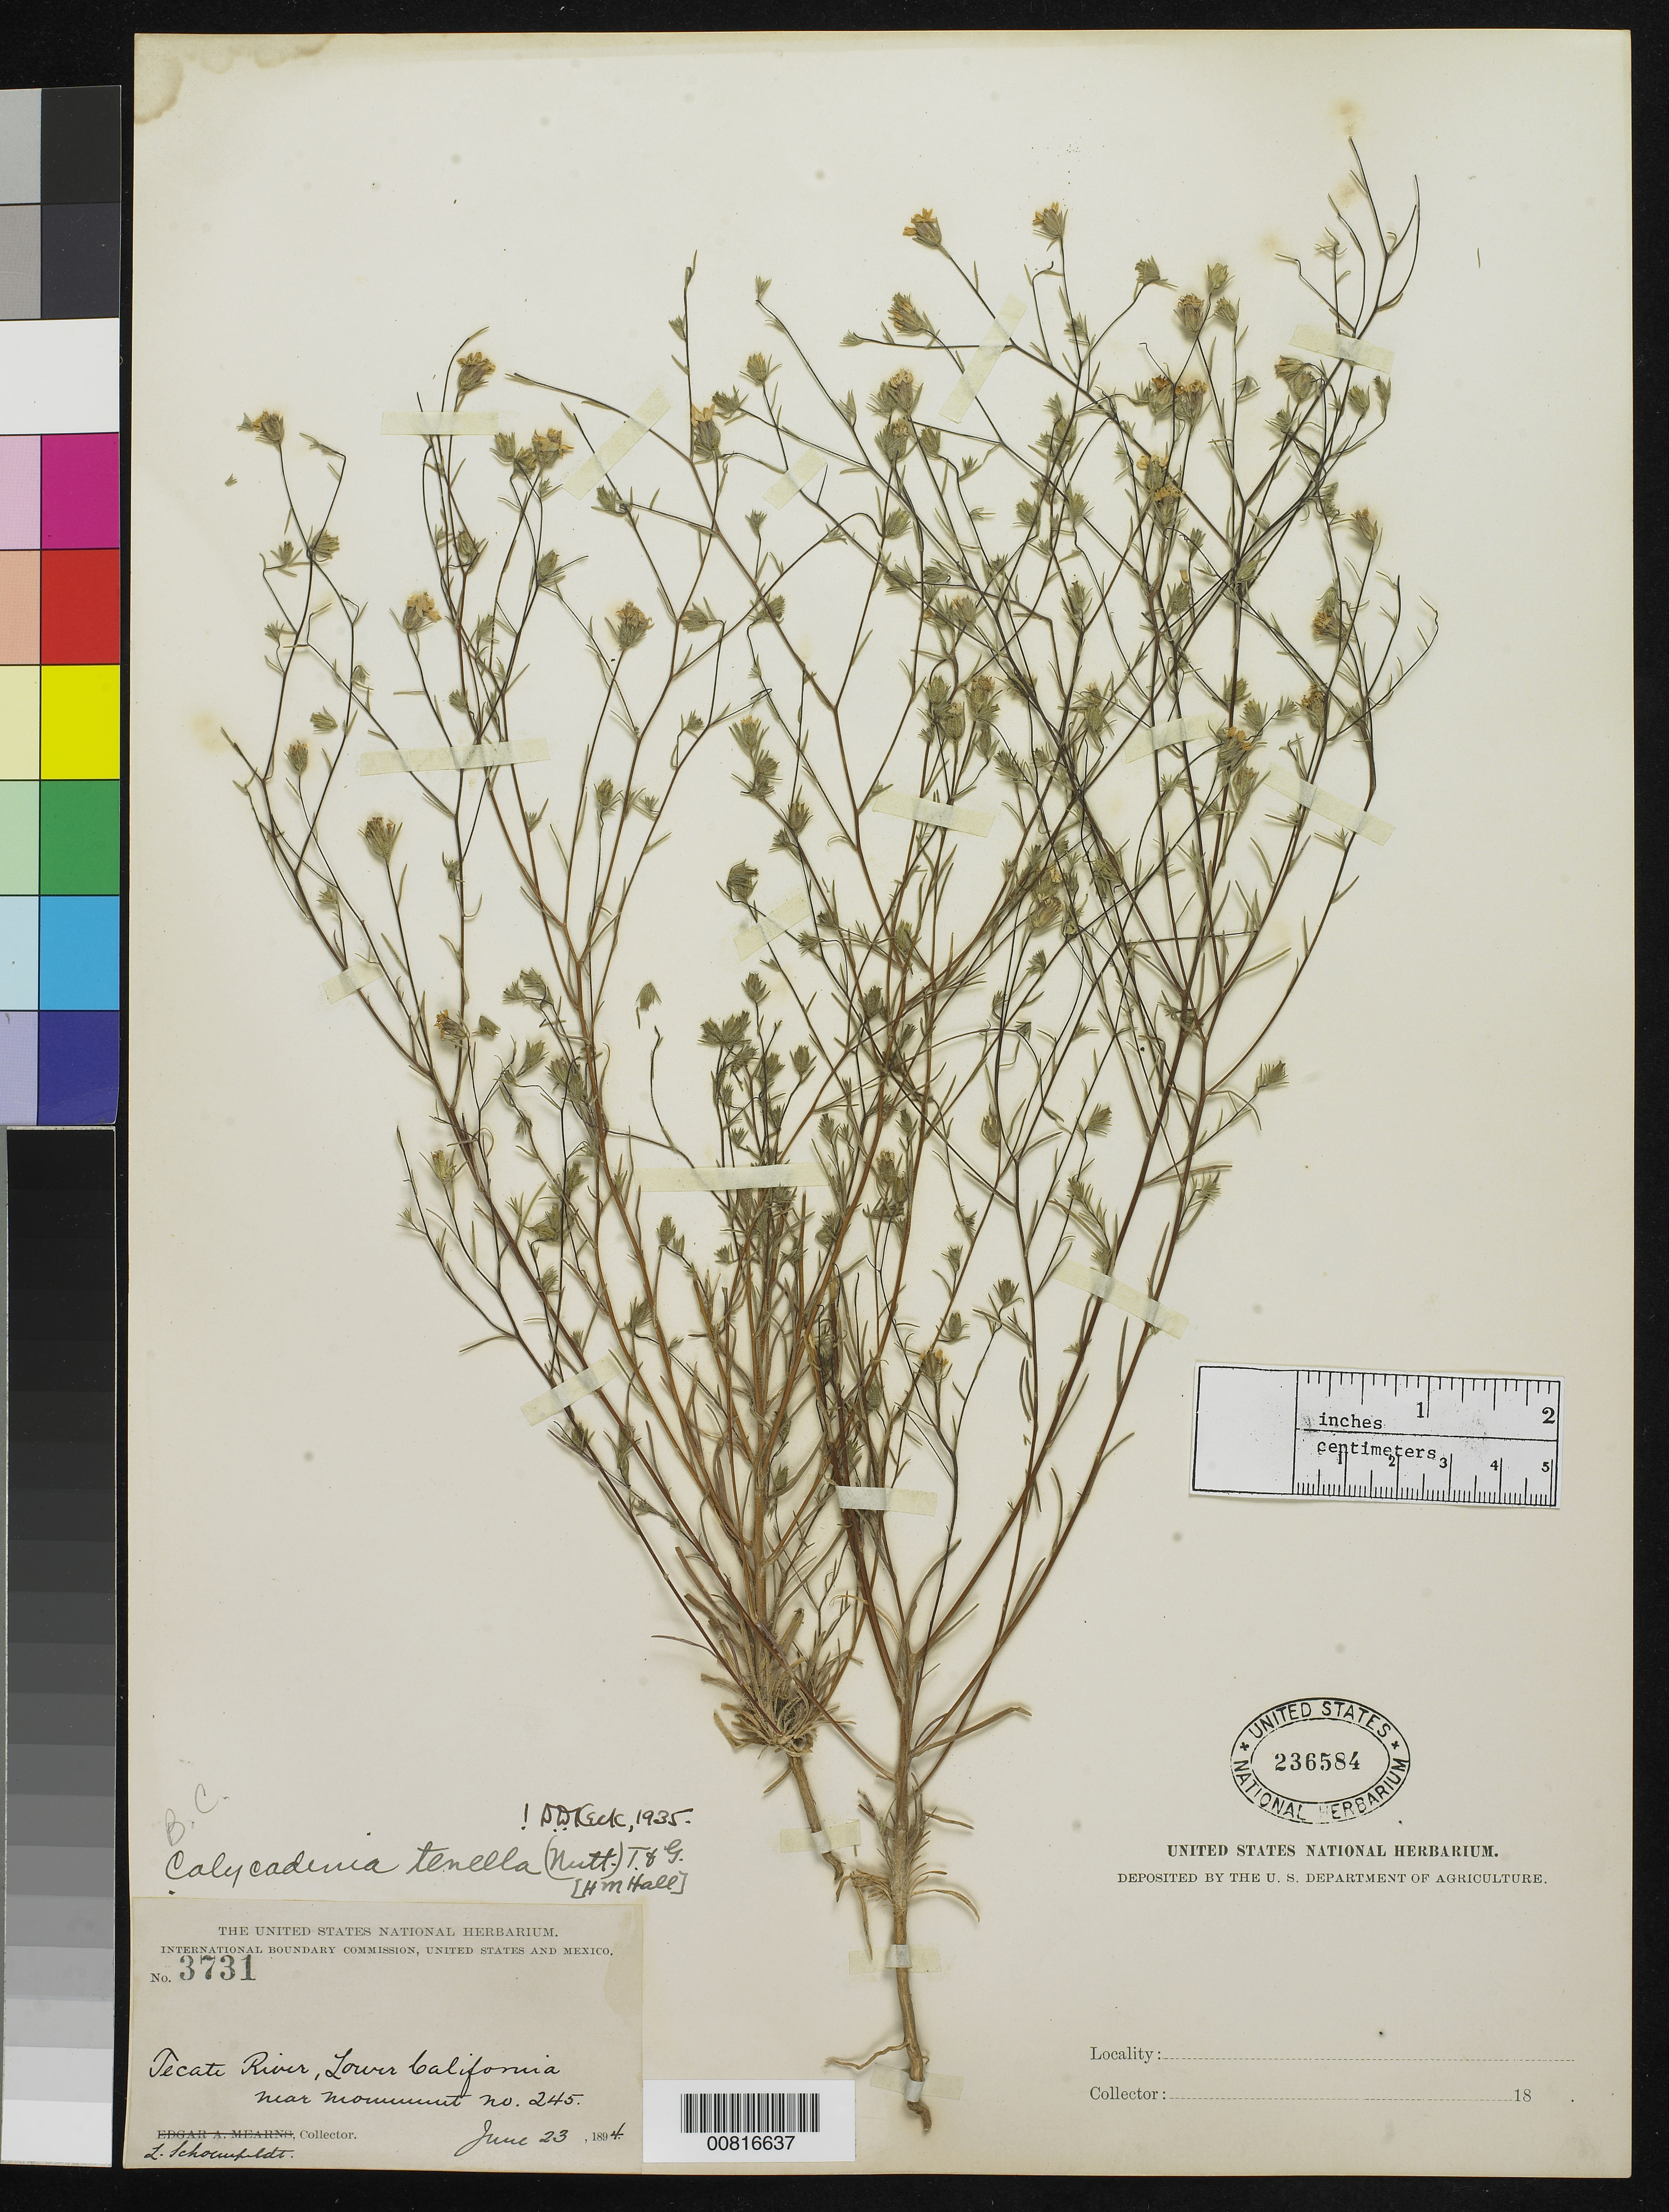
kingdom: Plantae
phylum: Tracheophyta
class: Magnoliopsida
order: Asterales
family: Asteraceae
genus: Calycadenia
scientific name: Calycadenia tenella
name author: (Nutt.) Torr. & A. Gray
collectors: L. Schoenfeldt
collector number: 3731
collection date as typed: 23 Jun 1894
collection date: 1894-06-23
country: Mexico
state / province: Baja California Norte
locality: Tecate River, Baja California. Near monument no. 245.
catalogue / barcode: US 236584